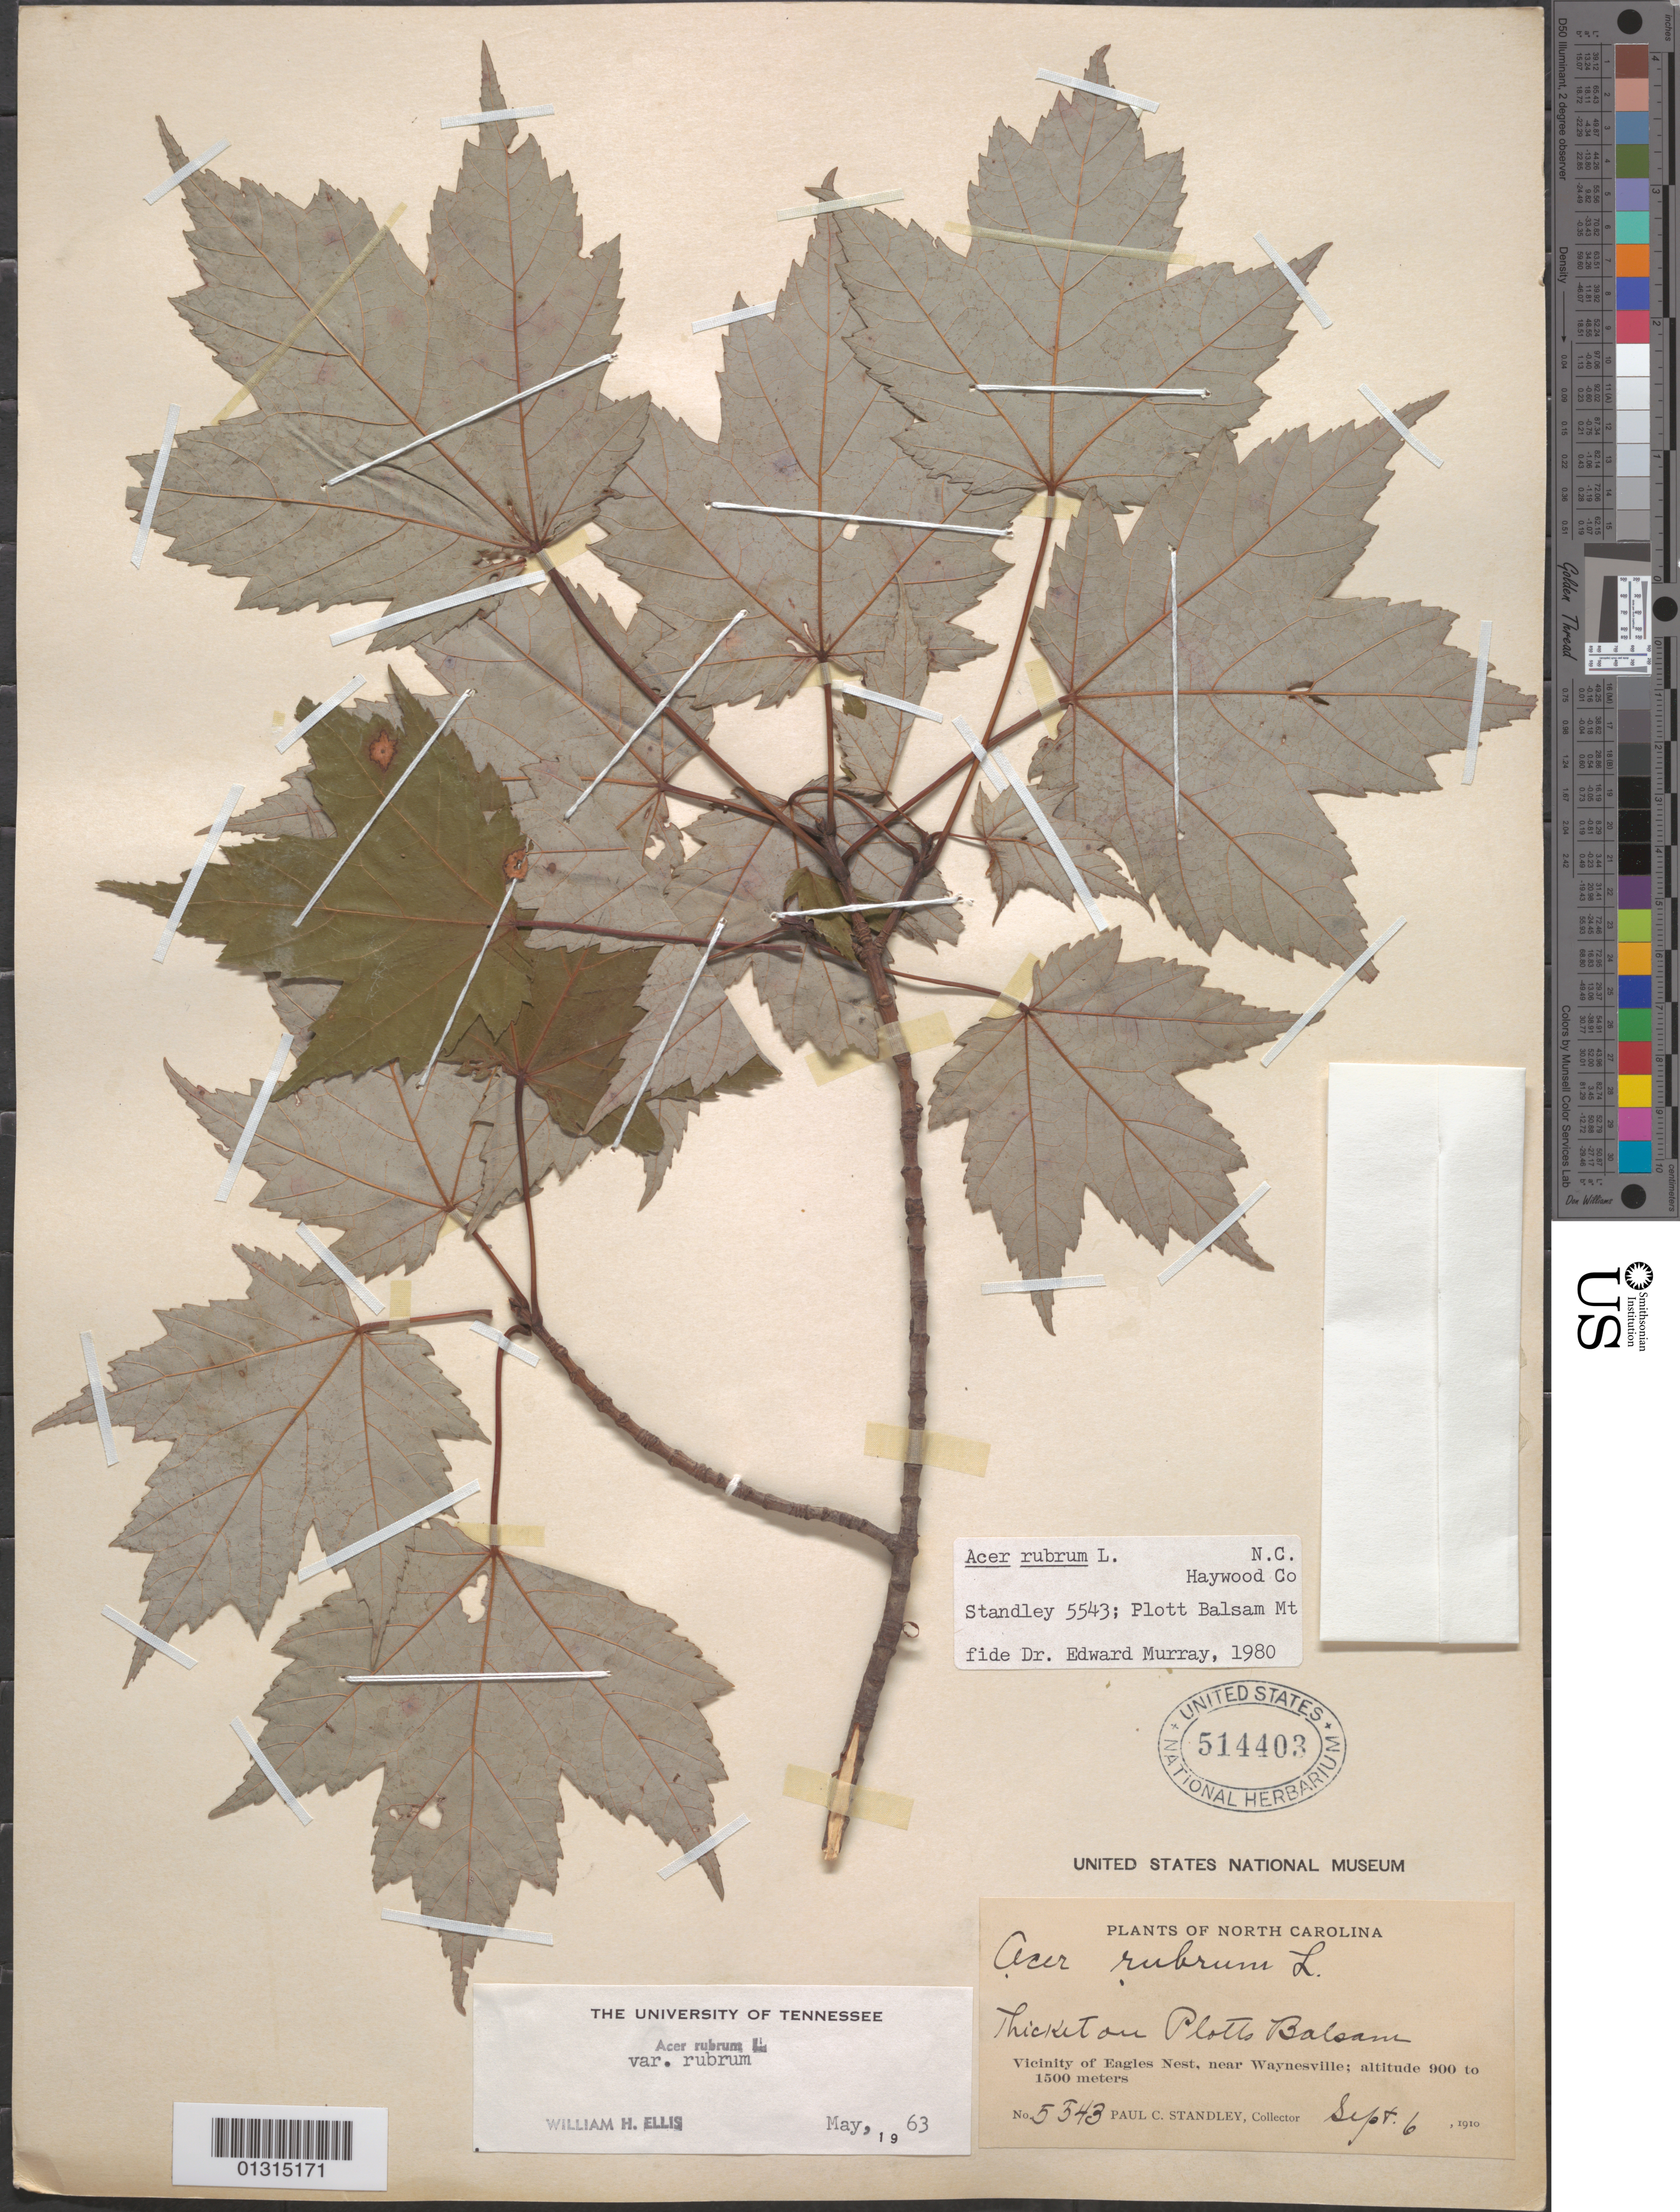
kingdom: Plantae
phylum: Tracheophyta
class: Magnoliopsida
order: Sapindales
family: Sapindaceae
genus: Acer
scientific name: Acer rubrum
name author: L.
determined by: Murray, Edward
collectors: P. C. Standley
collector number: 5543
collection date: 1910-09-06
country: United States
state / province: North Carolina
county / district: Haywood County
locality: Waynesville, vicinity of Eagles Nest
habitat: Thicket on Plotts Balsam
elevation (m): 900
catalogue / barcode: US 514403